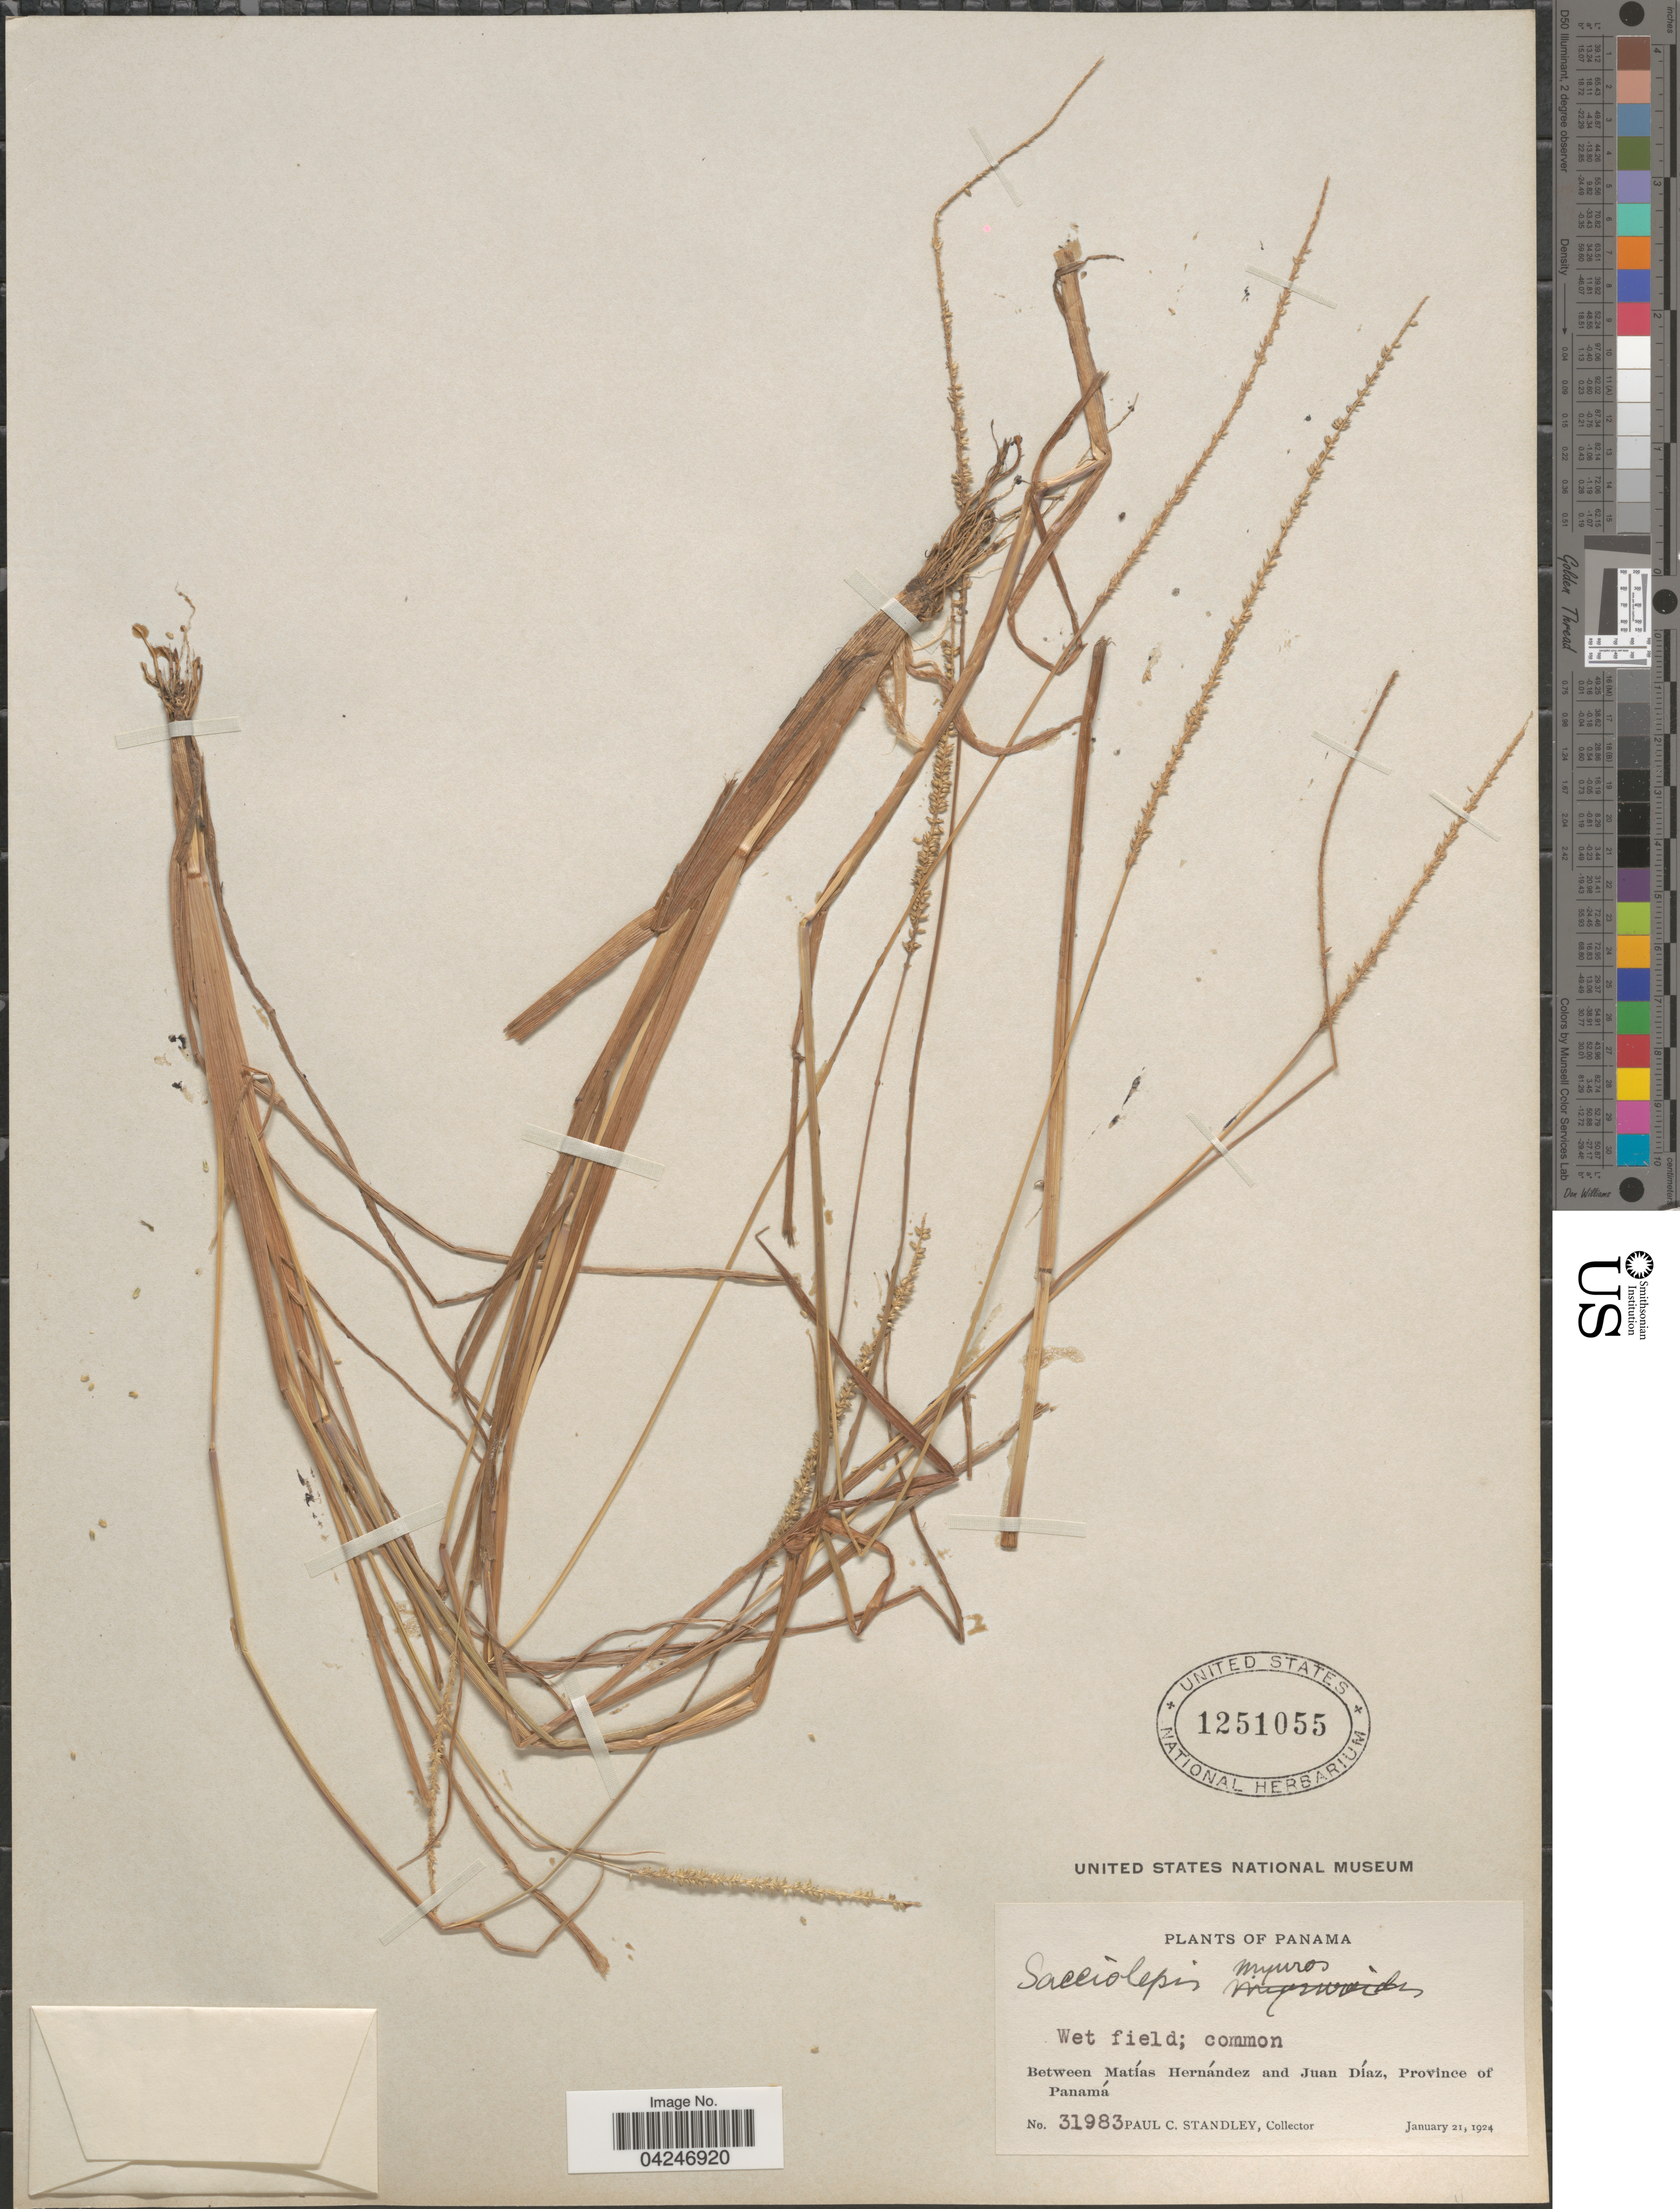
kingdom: Plantae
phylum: Tracheophyta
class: Liliopsida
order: Poales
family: Poaceae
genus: Sacciolepis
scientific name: Sacciolepis myuros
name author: (Lam.) Chase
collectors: P. C. Standley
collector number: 31983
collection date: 1924-01-21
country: Panama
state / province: Panamá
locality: Between Matías Hernández and Juan Díaz.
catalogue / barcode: US 1251055